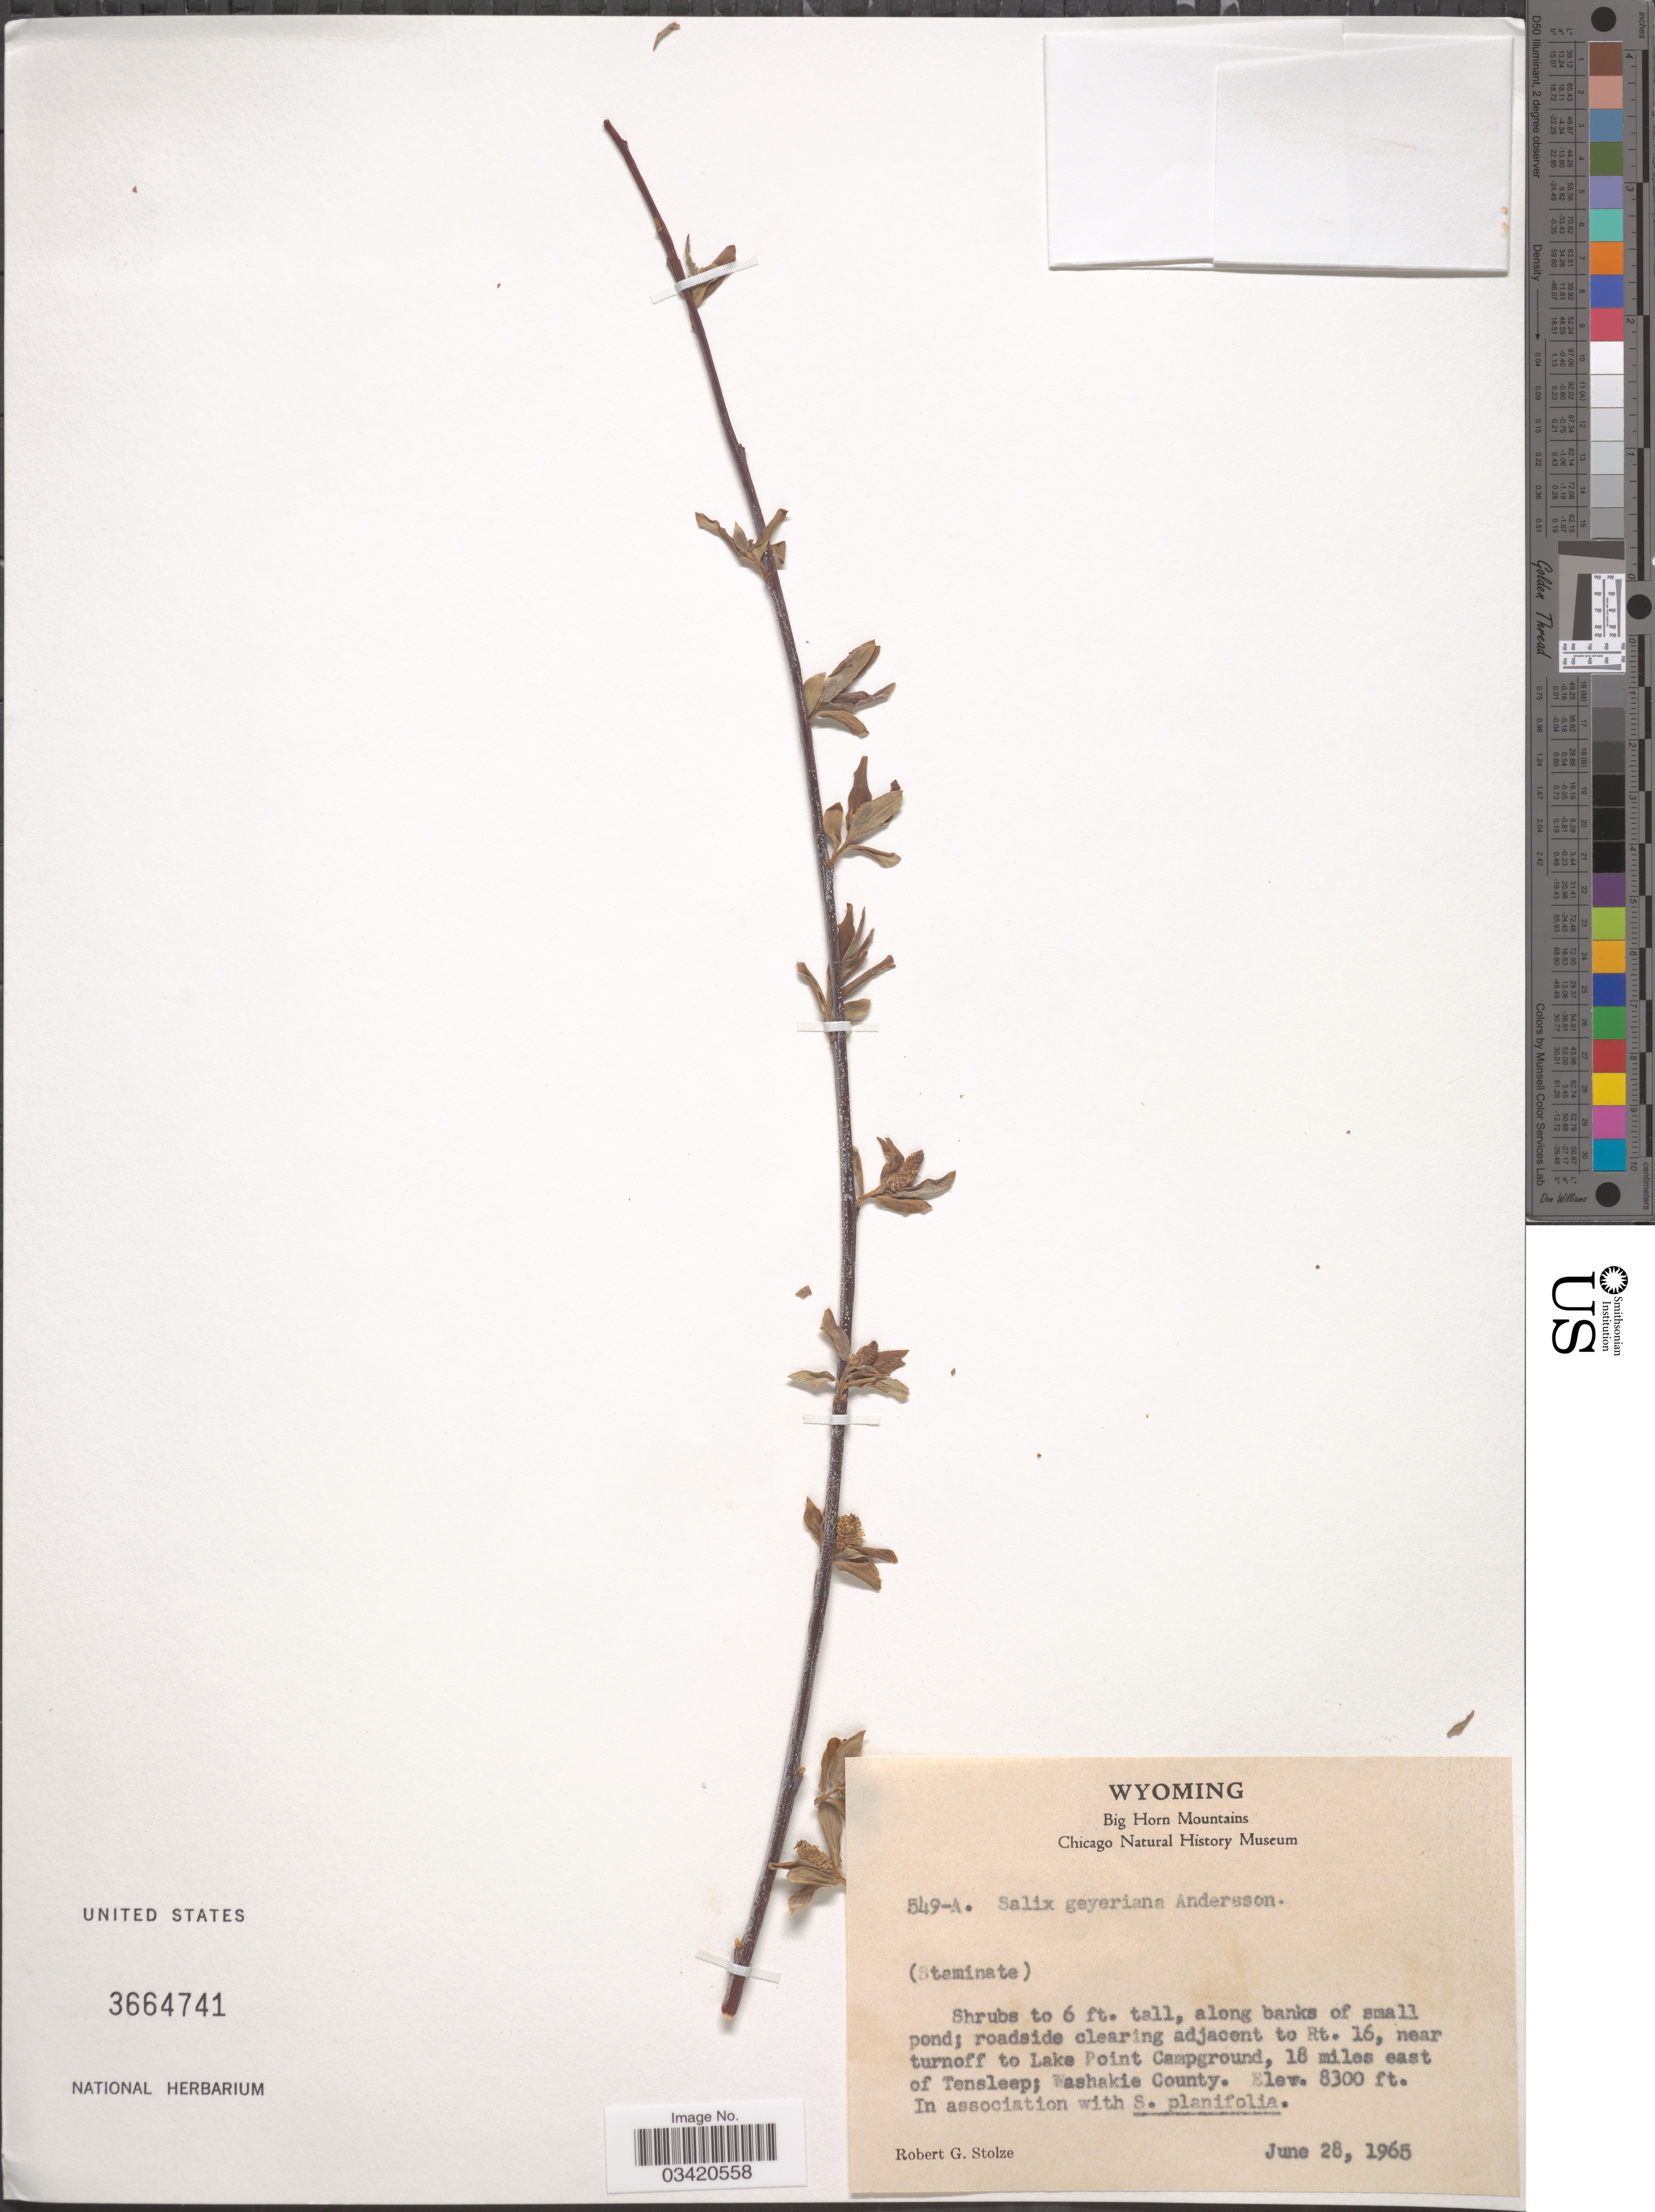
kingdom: Plantae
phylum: Tracheophyta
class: Magnoliopsida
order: Malpighiales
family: Salicaceae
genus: Salix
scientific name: Salix geyeriana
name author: Andersson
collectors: R. G. Stolze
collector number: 549-A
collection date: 1965-06-28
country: United States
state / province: Wyoming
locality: Big Horn Mountains. Roadside clearing adjacent to Rt. 16, near turnoff to Lake Point Campground, 18 miles east of Tensleep; Washakie County.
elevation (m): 2530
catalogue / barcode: US 3664741